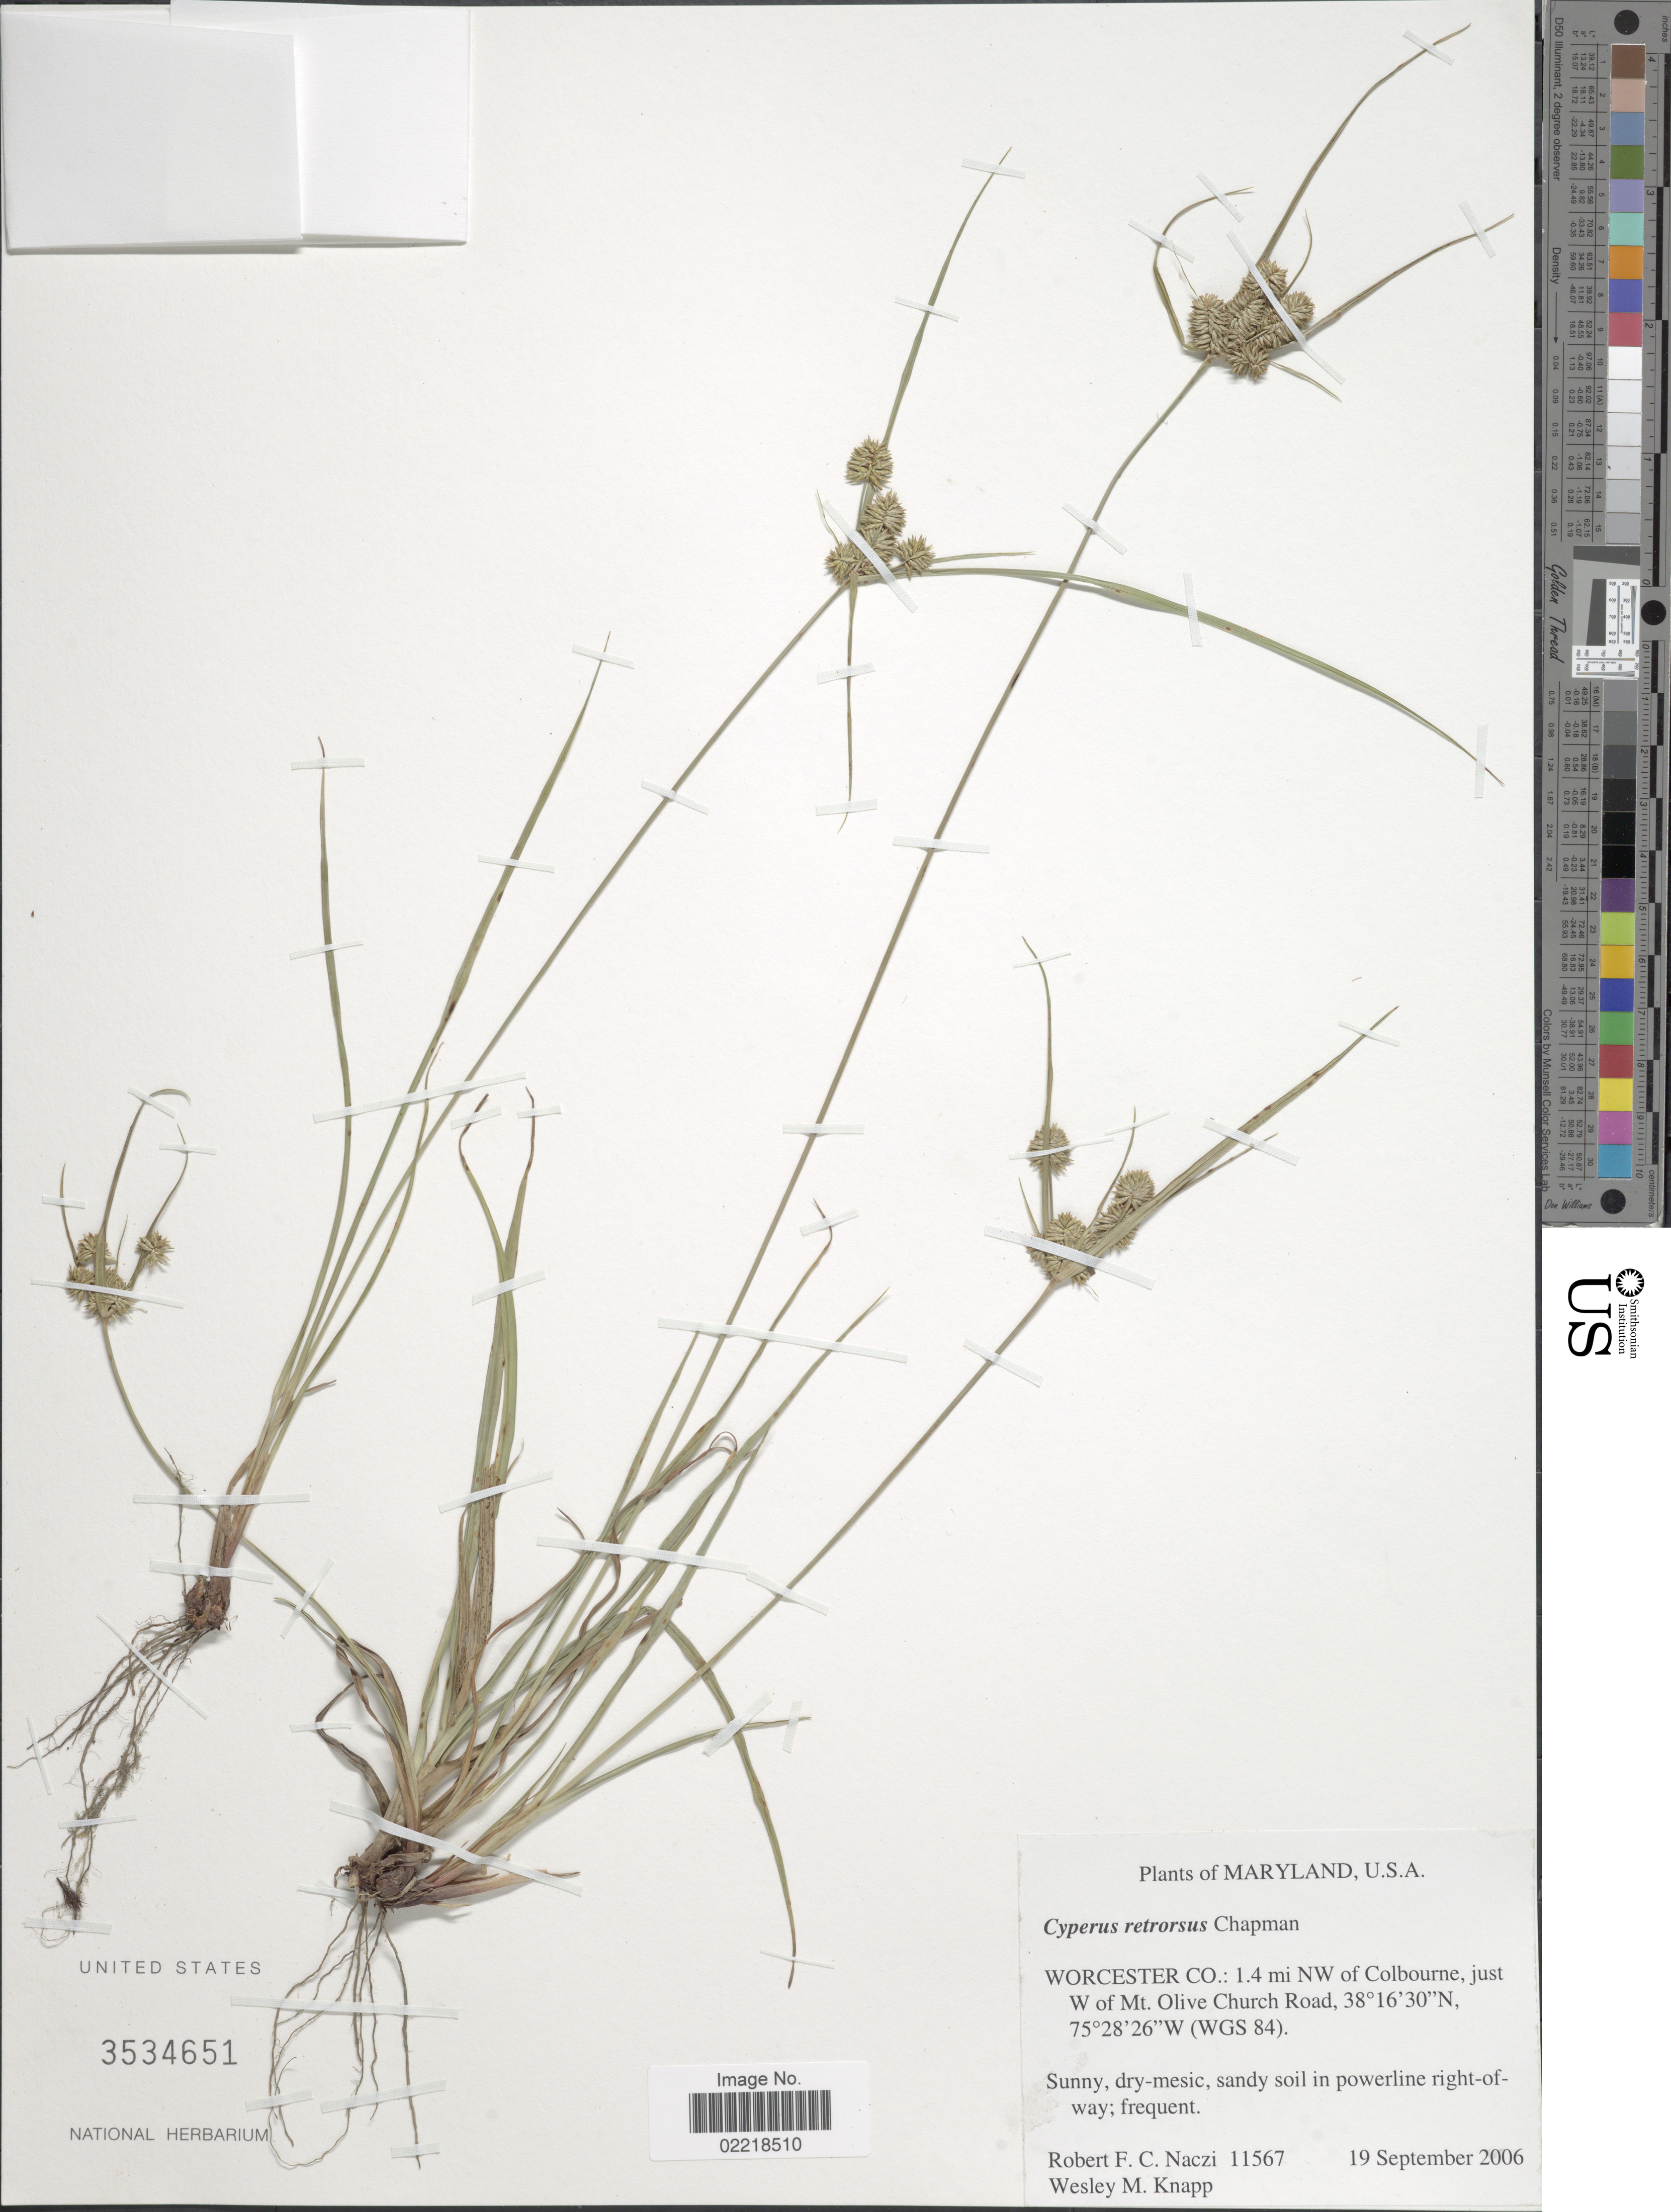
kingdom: Plantae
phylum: Tracheophyta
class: Liliopsida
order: Poales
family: Cyperaceae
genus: Cyperus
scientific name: Cyperus retrorsus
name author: Chapm.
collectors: R. F. C. Naczi & W. Knapp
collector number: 11567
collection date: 2006-09-19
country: United States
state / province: Maryland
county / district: Worcester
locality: Worcester Co.: 1.4 mi NW of Colbourne, just W of Mt. Olive Church Road,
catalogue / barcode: US 3534651